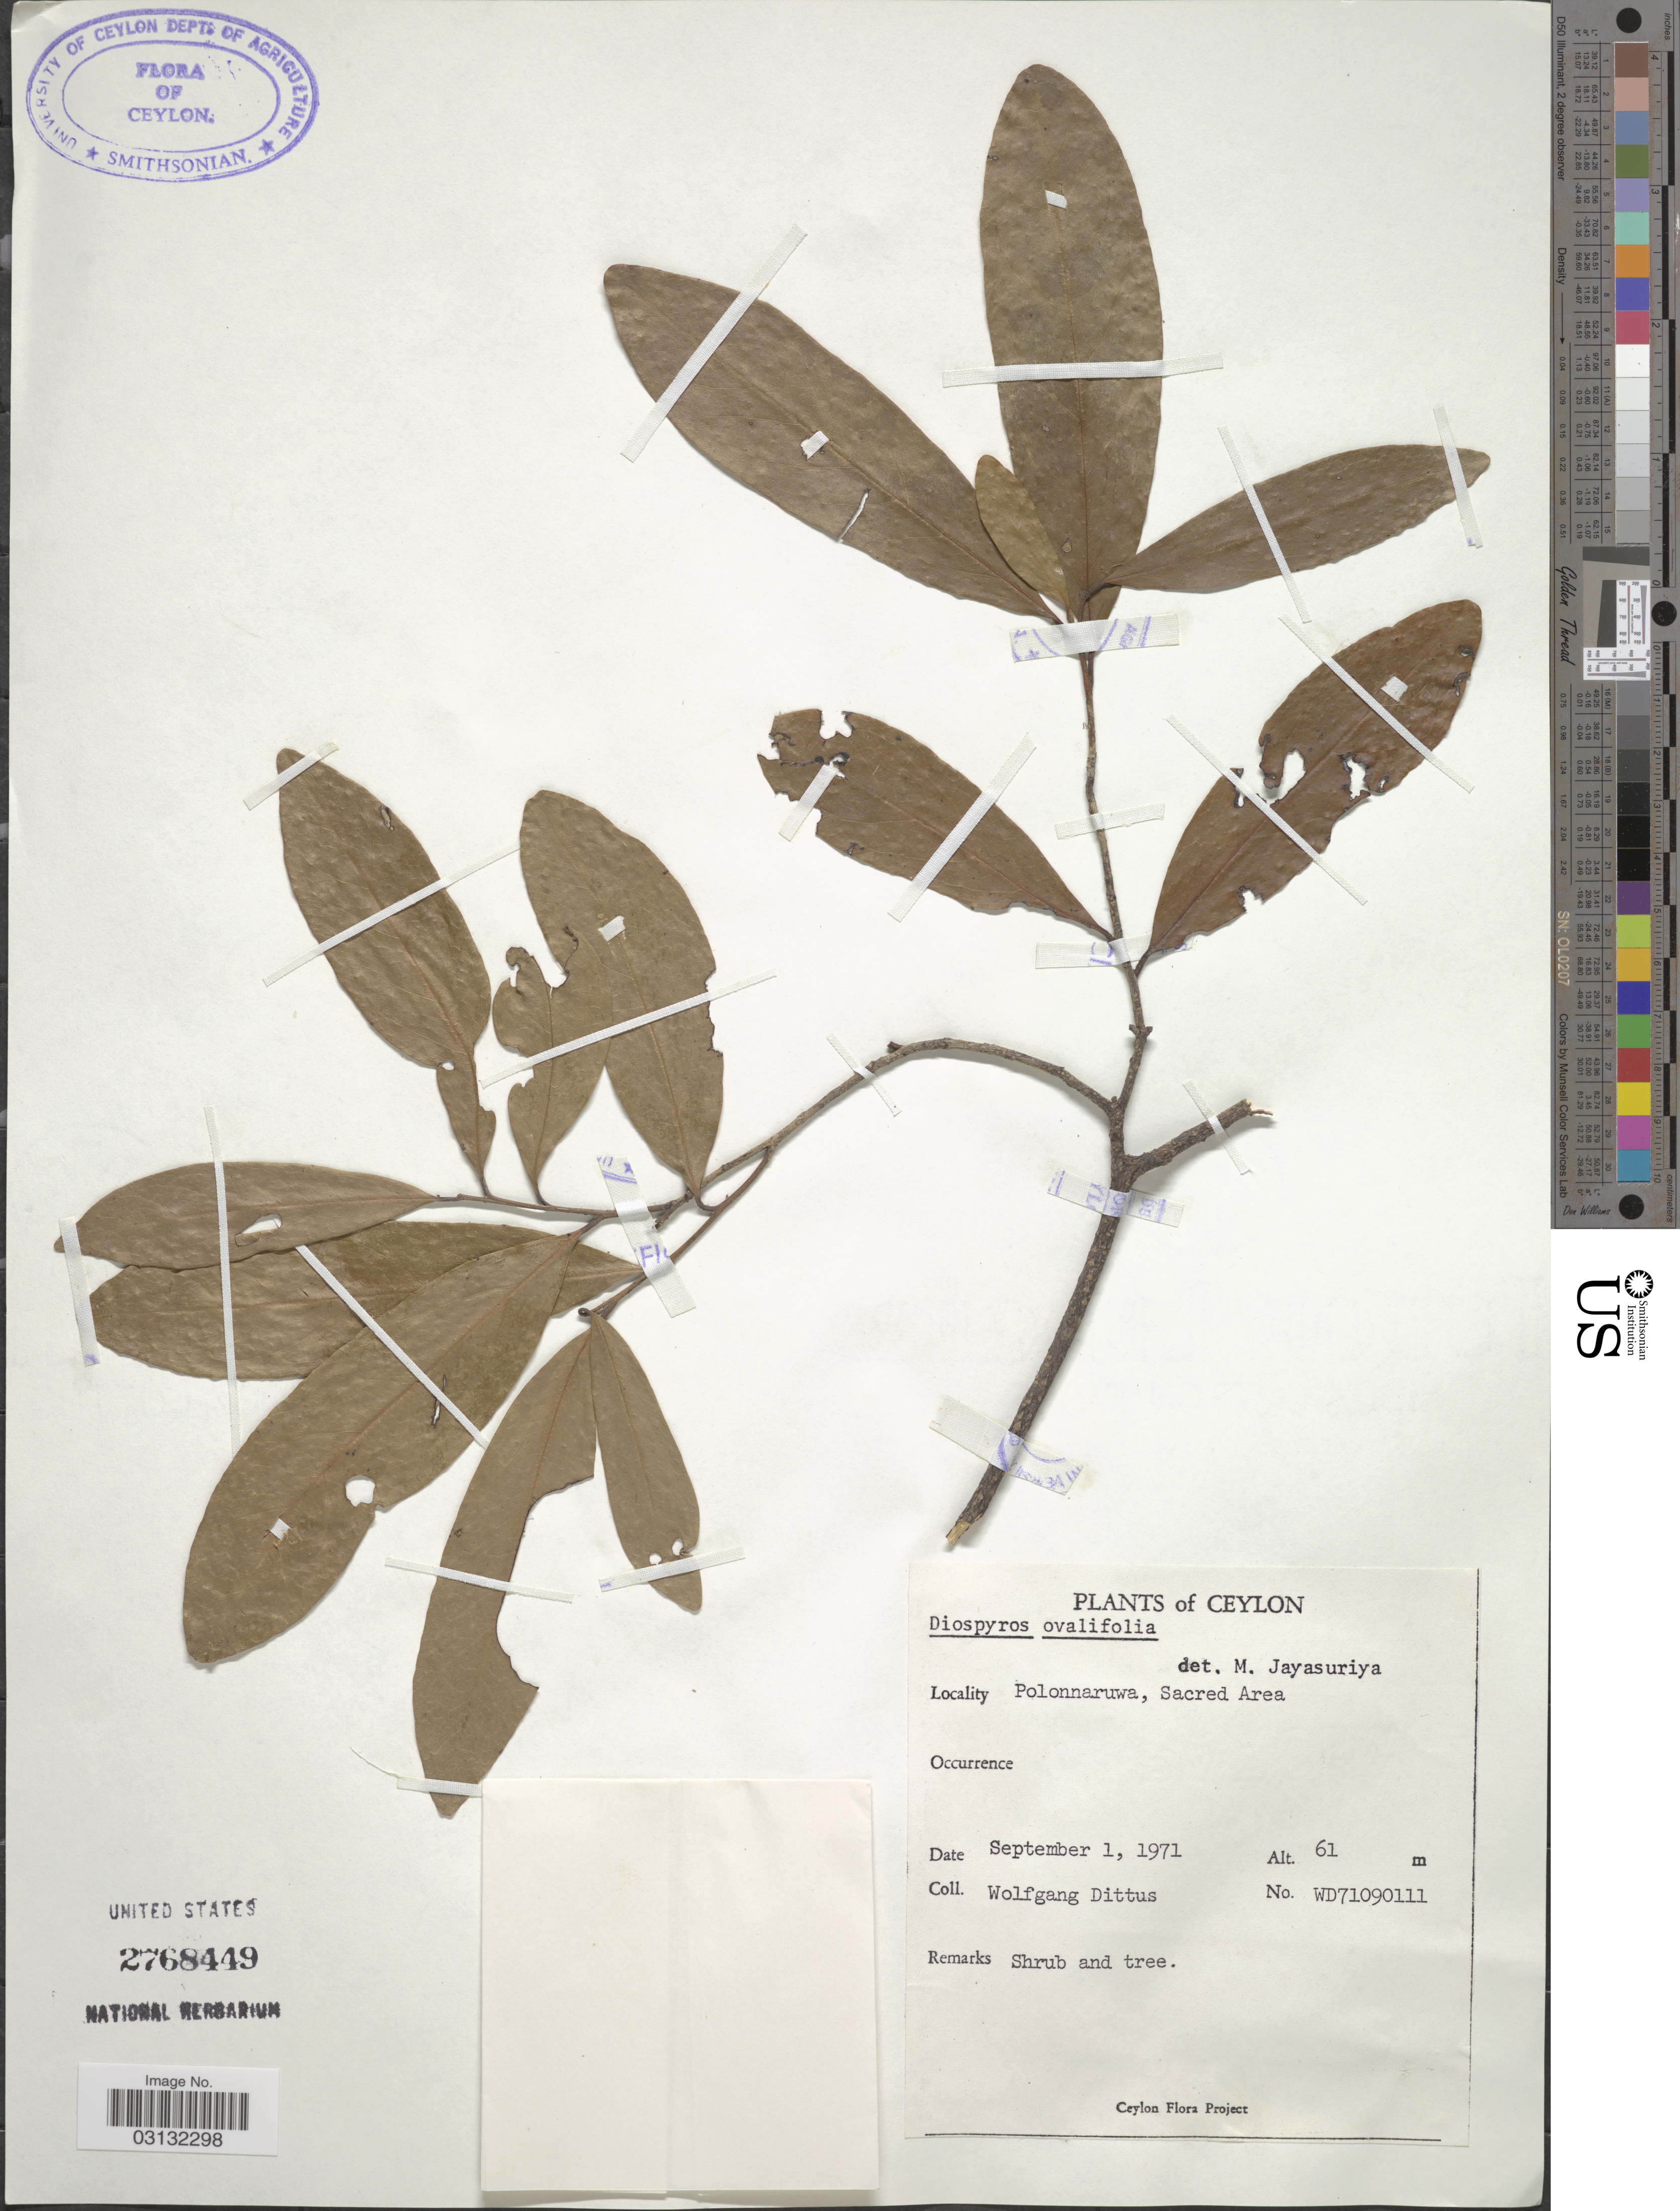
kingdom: Plantae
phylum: Tracheophyta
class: Magnoliopsida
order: Ericales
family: Ebenaceae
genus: Diospyros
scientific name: Diospyros ovalifolia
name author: Wight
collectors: W. Dittus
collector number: WD71090111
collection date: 1971-09-01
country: Sri Lanka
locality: Ceylon. Pollonaruwa, Sacred Area.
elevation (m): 61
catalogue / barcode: US 2768449